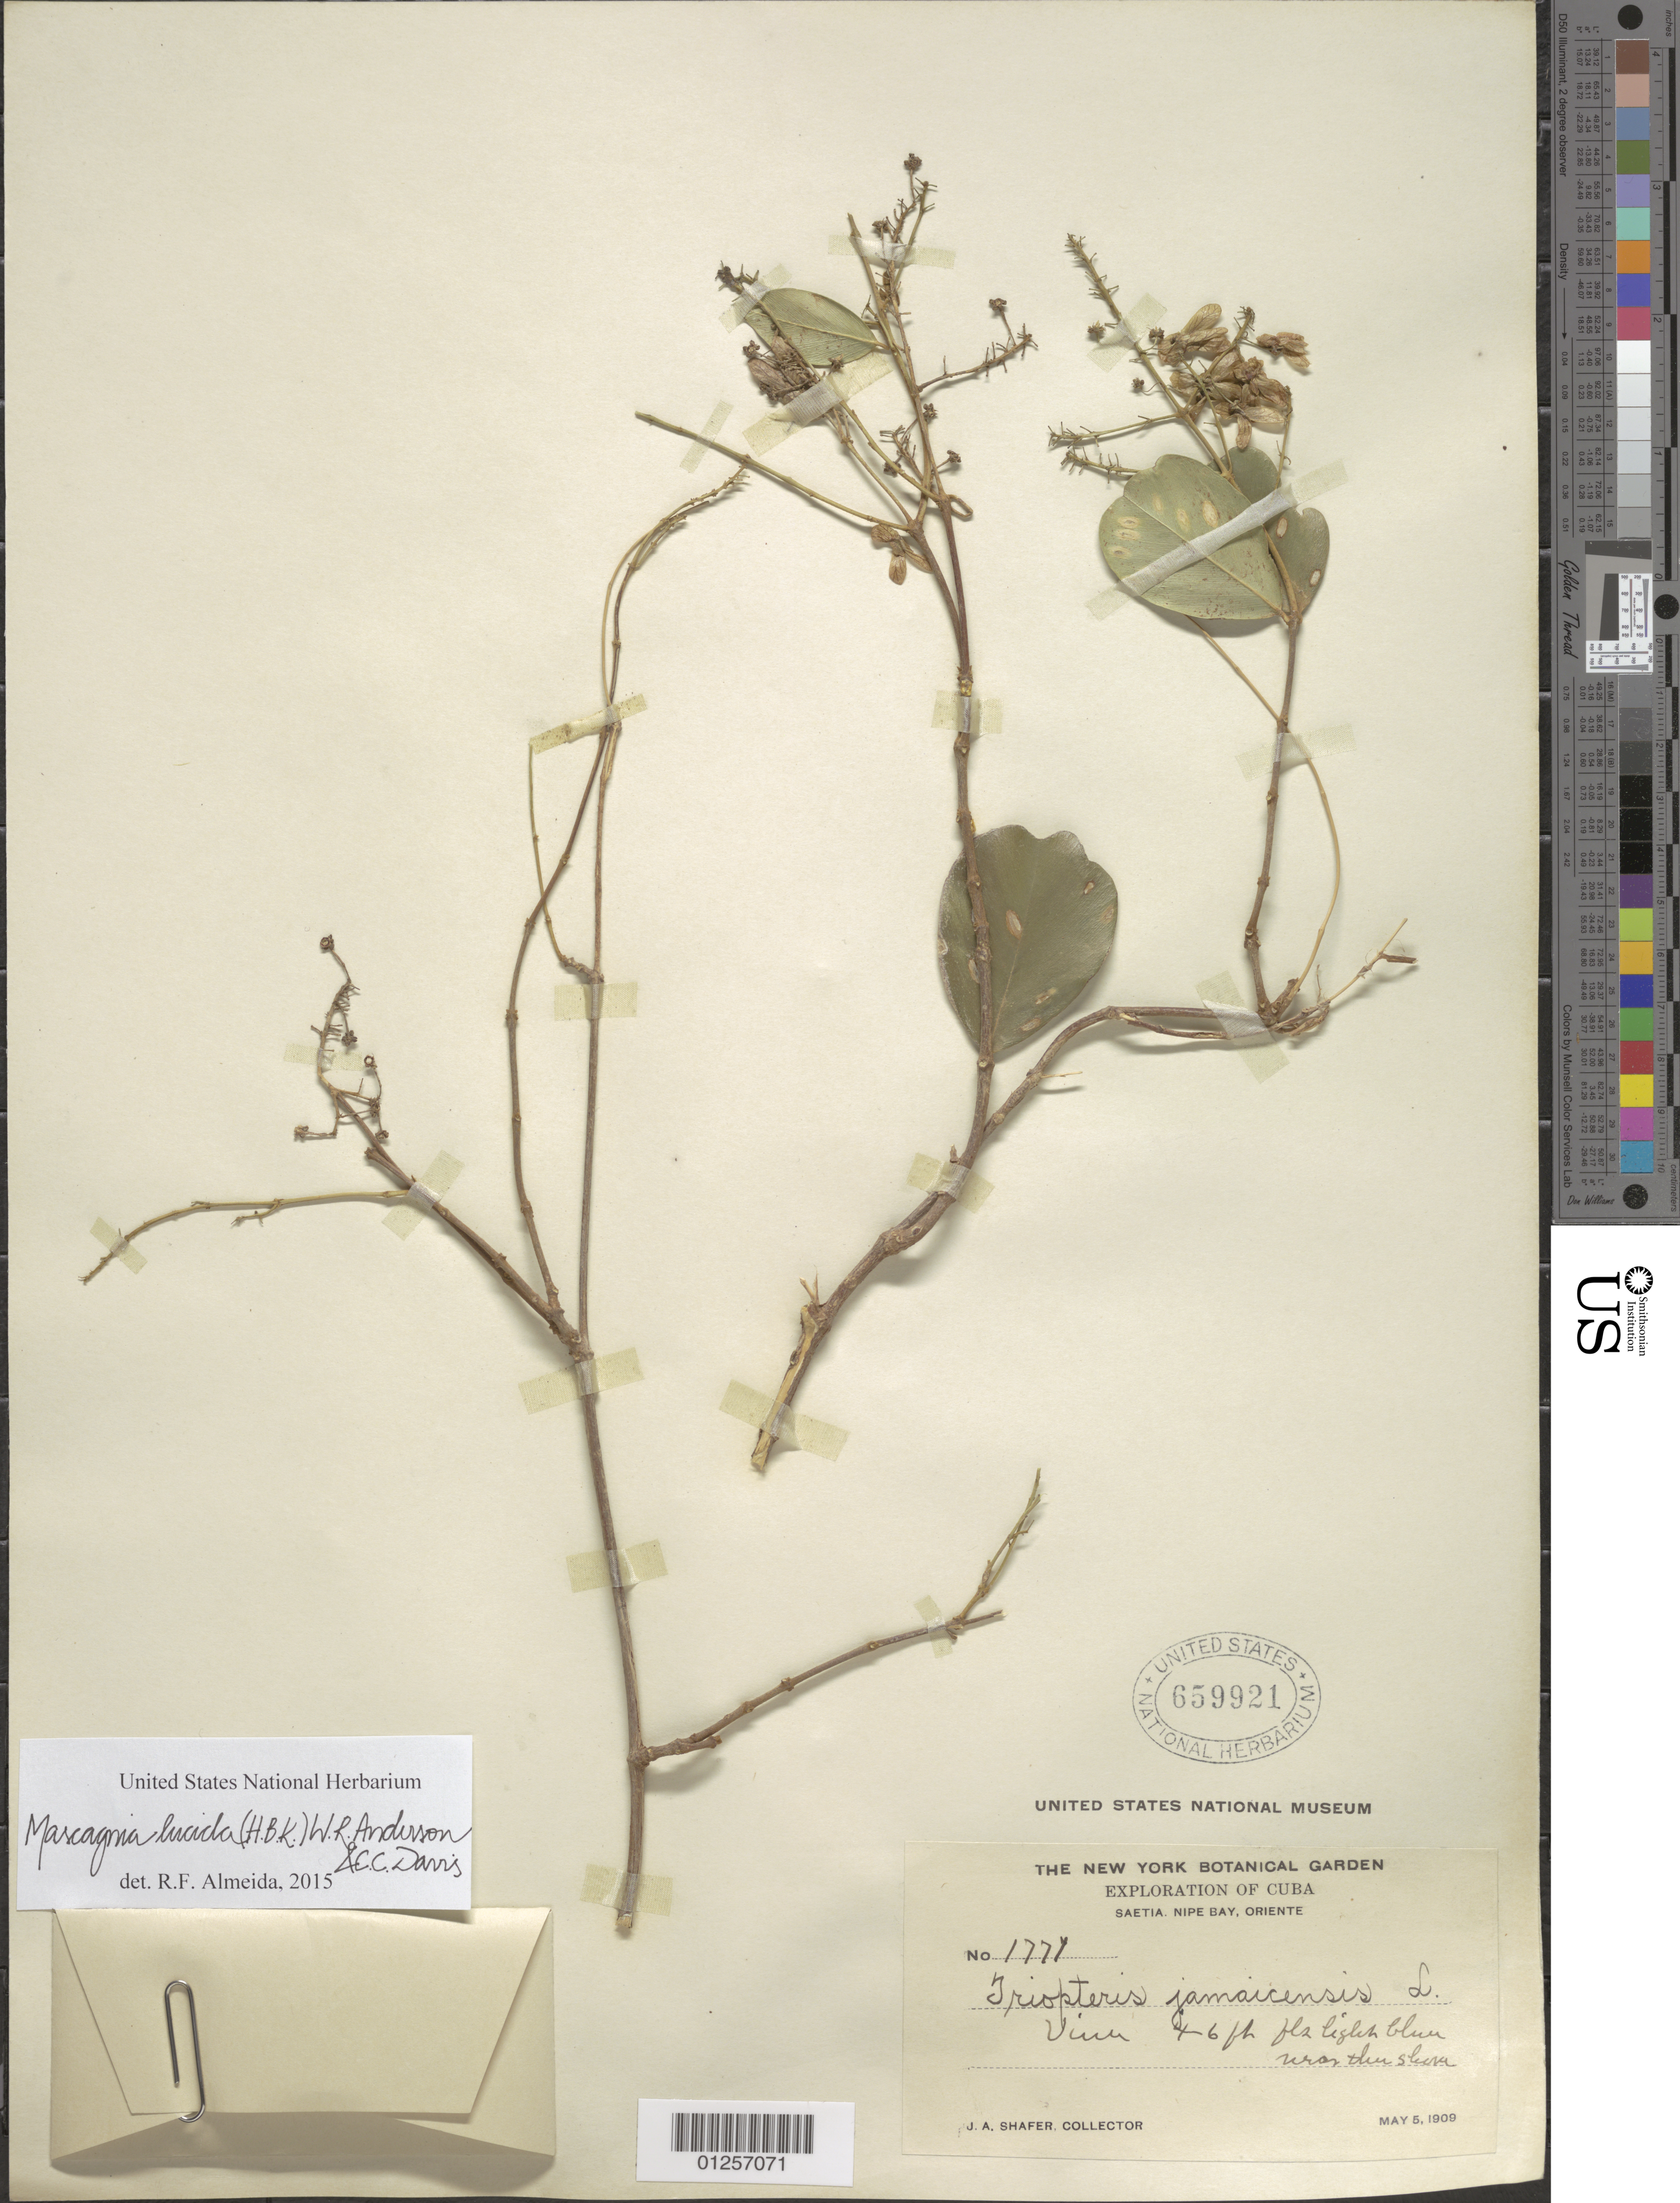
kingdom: Plantae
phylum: Tracheophyta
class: Magnoliopsida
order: Malpighiales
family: Malpighiaceae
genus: Mascagnia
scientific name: Mascagnia lucida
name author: (Kunth) W.R. Anderson & C. Davis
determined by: De Almeida, R. F., (HUEFS), Universidade Estadual de Feira de Santana (BRAZIL)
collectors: J. A. Shafer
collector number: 1771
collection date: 1909-05-05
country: Cuba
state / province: Holguín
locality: Saetia, Nipe Bay, Oriente.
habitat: Near the shore.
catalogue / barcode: US 659921